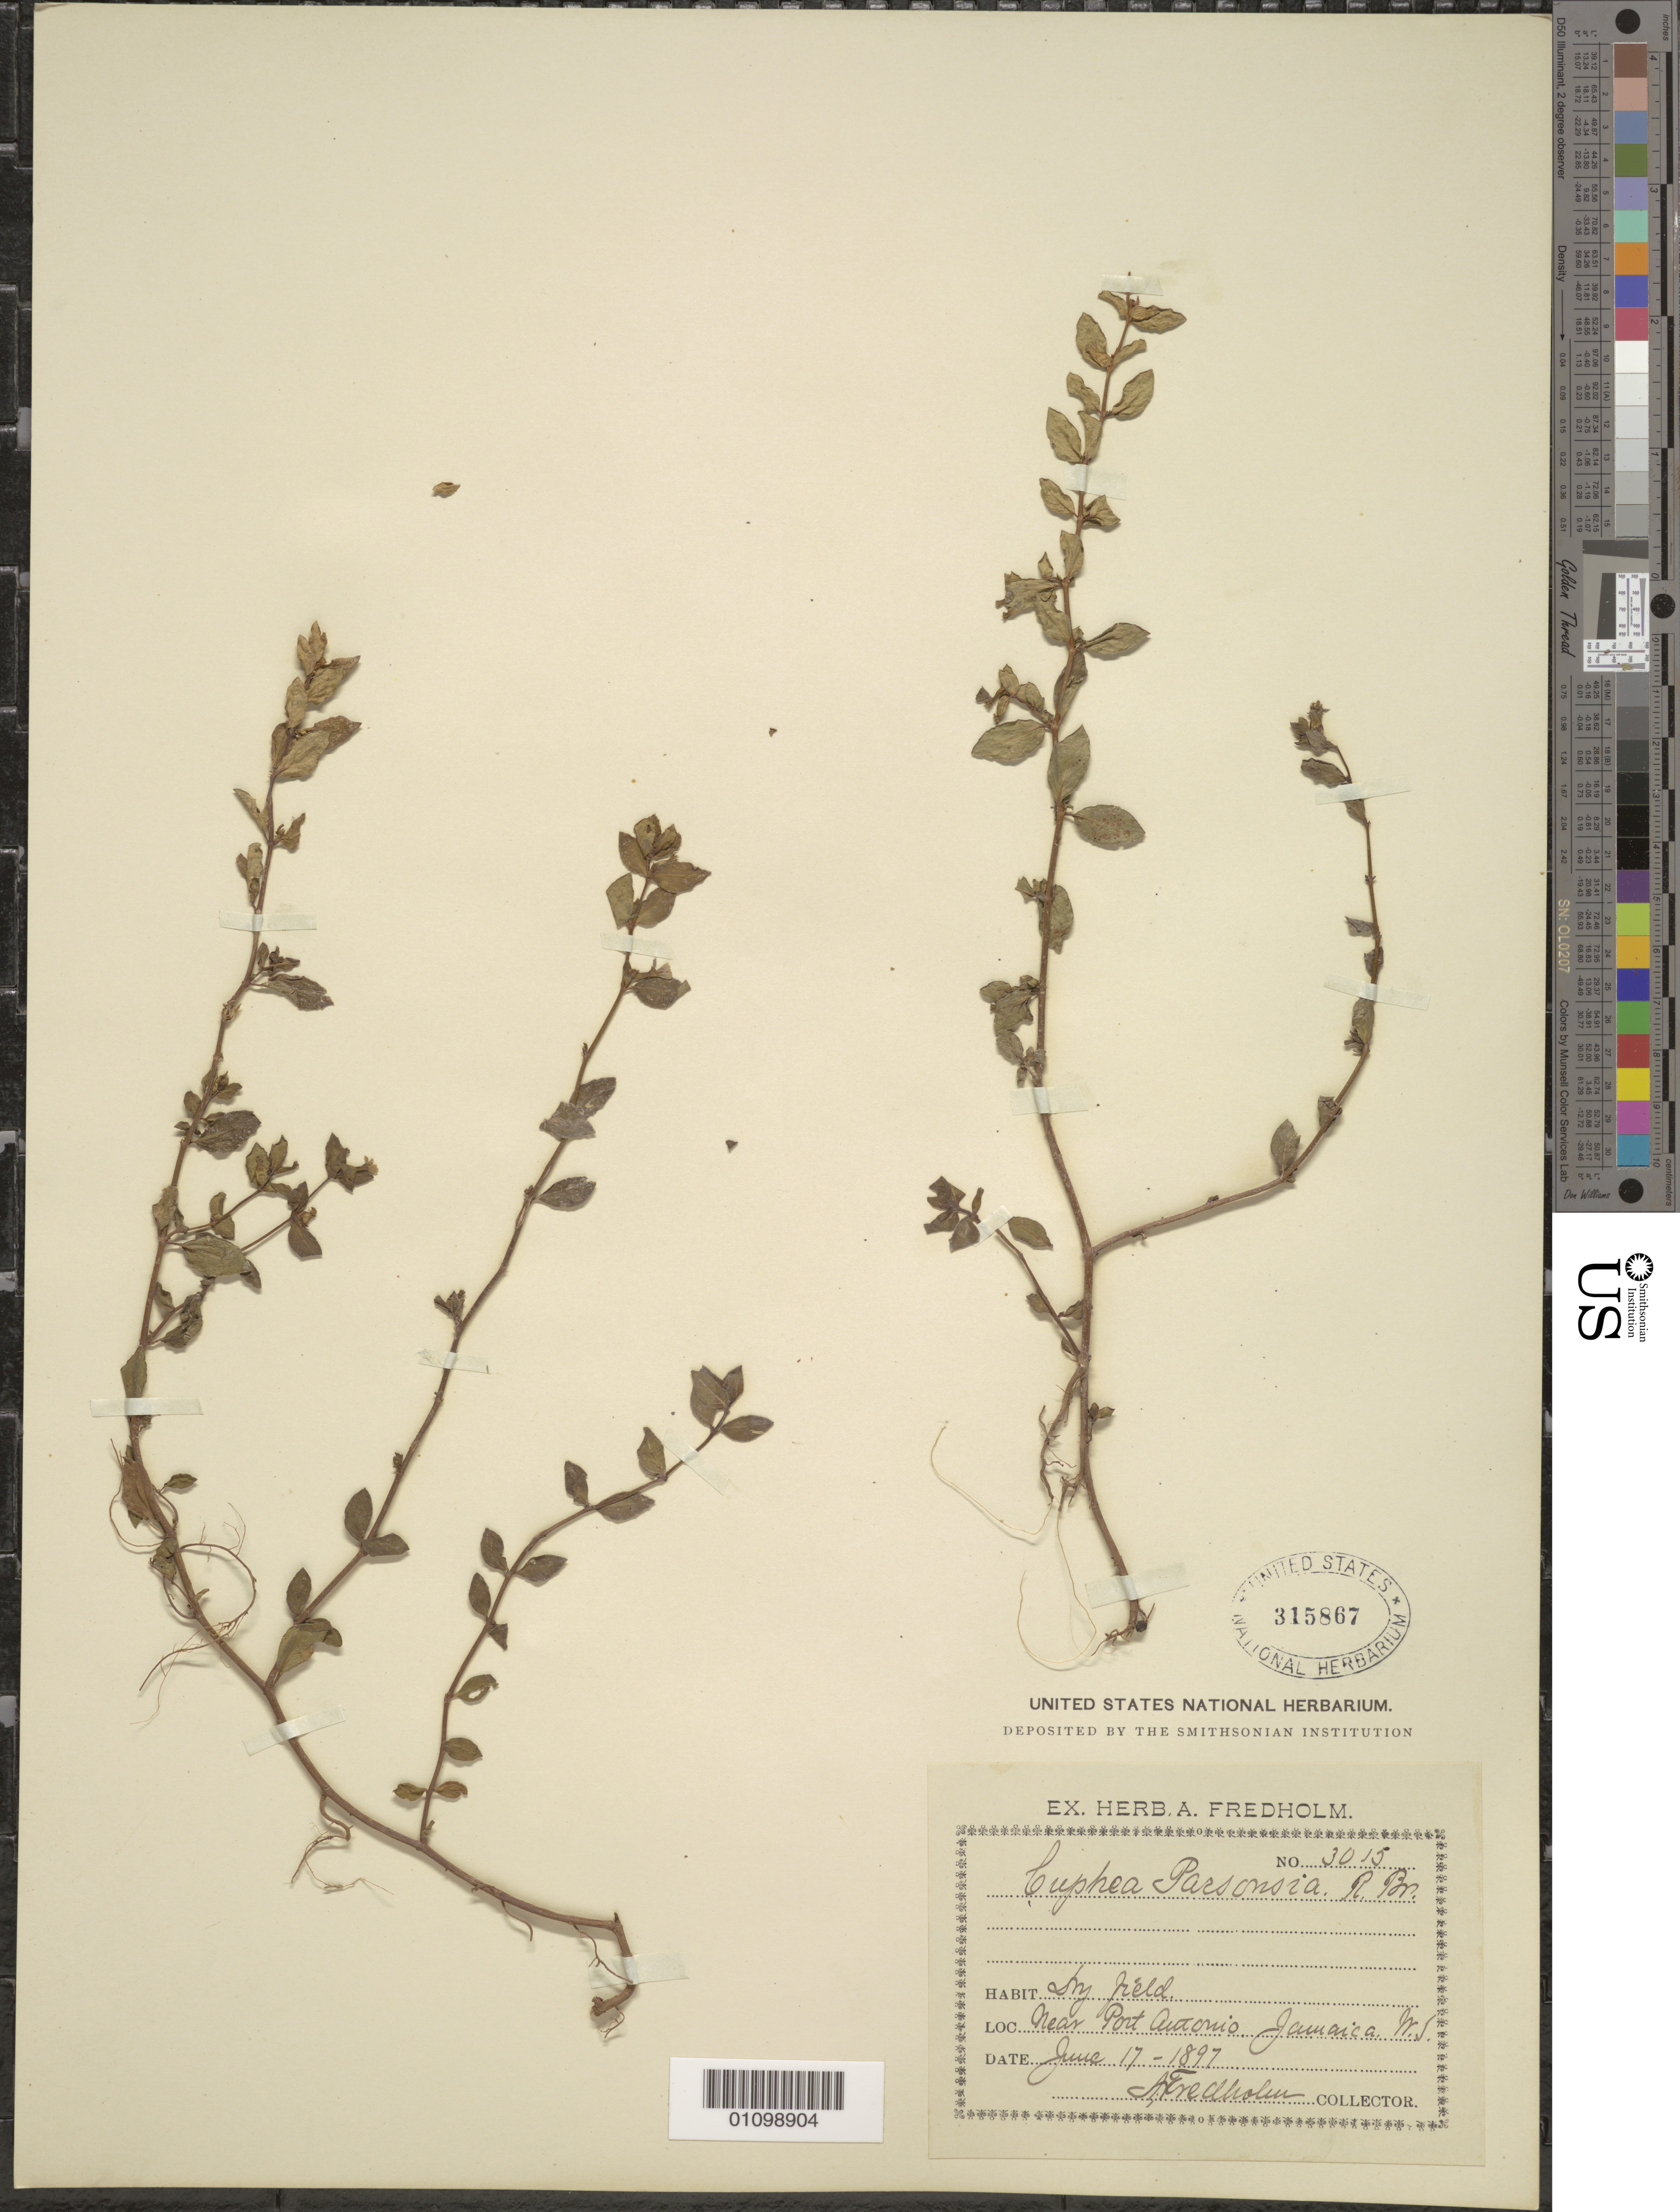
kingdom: Plantae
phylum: Tracheophyta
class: Magnoliopsida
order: Myrtales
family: Lythraceae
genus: Cuphea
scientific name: Cuphea parsonsia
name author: (L.) R. Br. ex Steud.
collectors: A. Fredholm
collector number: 3015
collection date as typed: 17 Jun 1897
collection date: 1897-06-17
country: Jamaica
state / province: Portland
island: Jamaica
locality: Near Port Antonio.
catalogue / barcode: US 315867